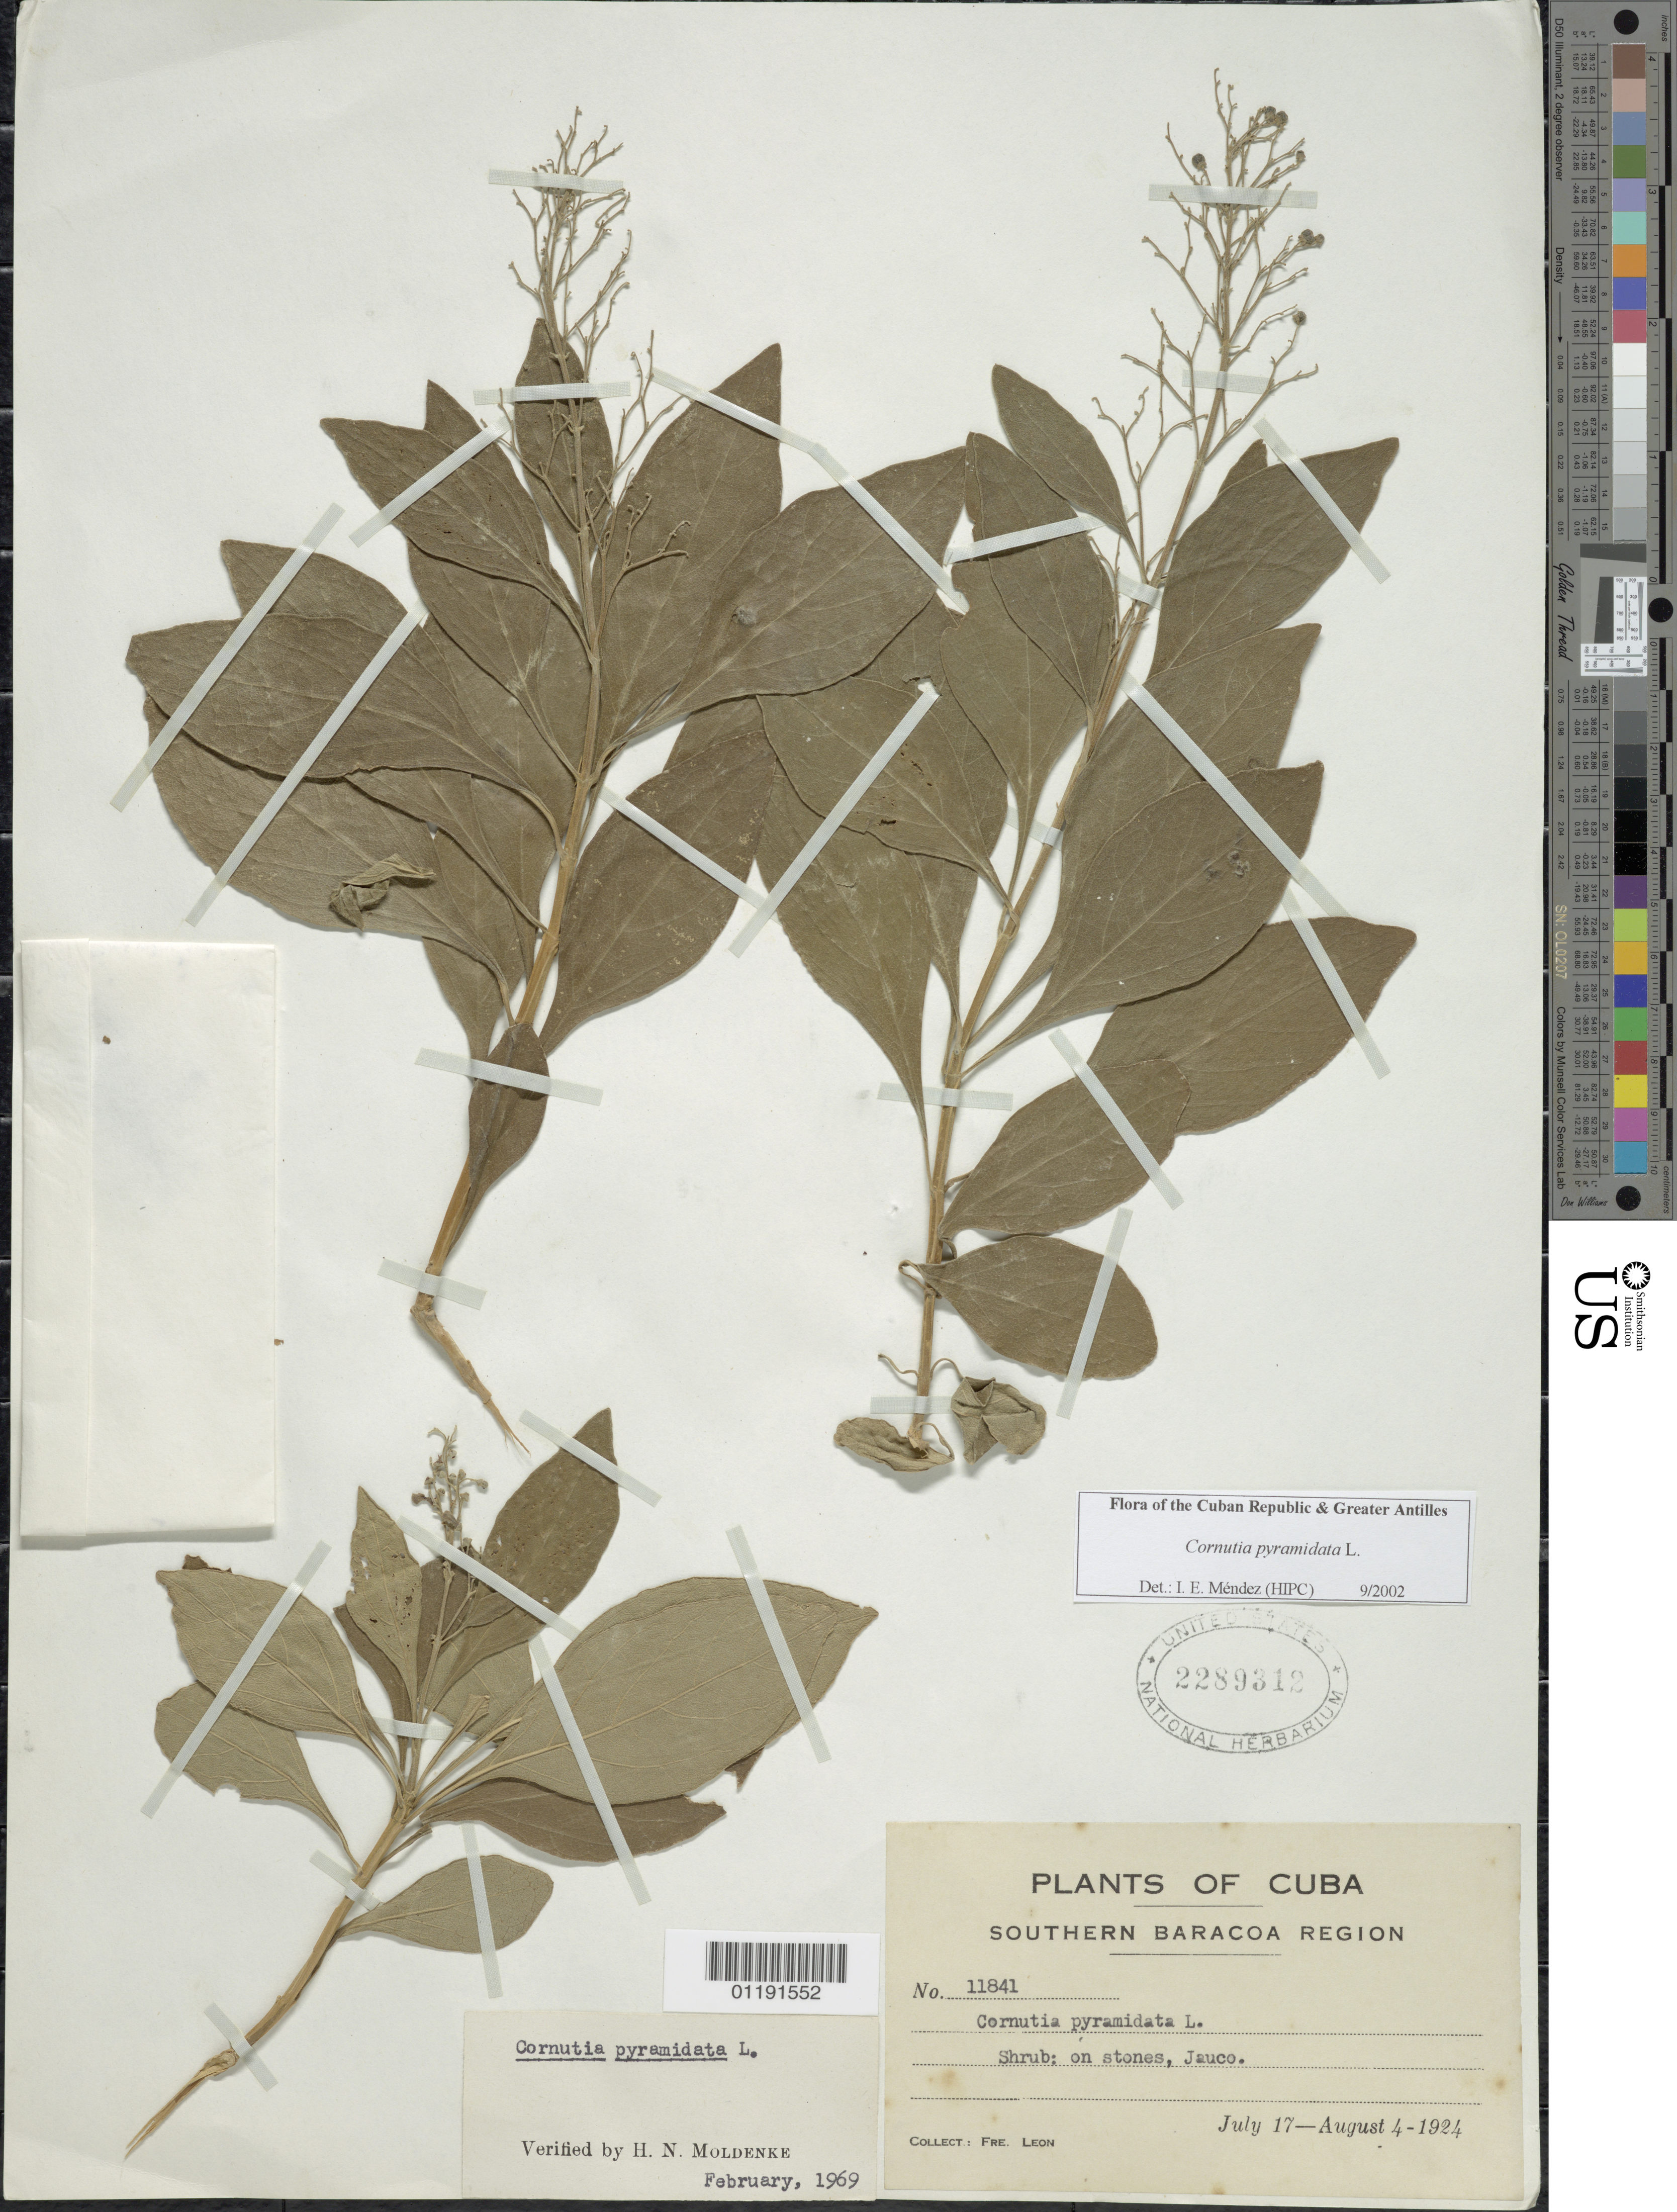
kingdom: Plantae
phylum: Tracheophyta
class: Magnoliopsida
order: Lamiales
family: Lamiaceae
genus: Cornutia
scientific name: Cornutia pyramidata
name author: L.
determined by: Méndez, I. E.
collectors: F. Leon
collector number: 11841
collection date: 1924-07-17/1924-08-04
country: Cuba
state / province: Guantanamo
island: Cuba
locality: Southern Baracoa Region, Jauco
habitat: Stones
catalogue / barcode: US 2289312